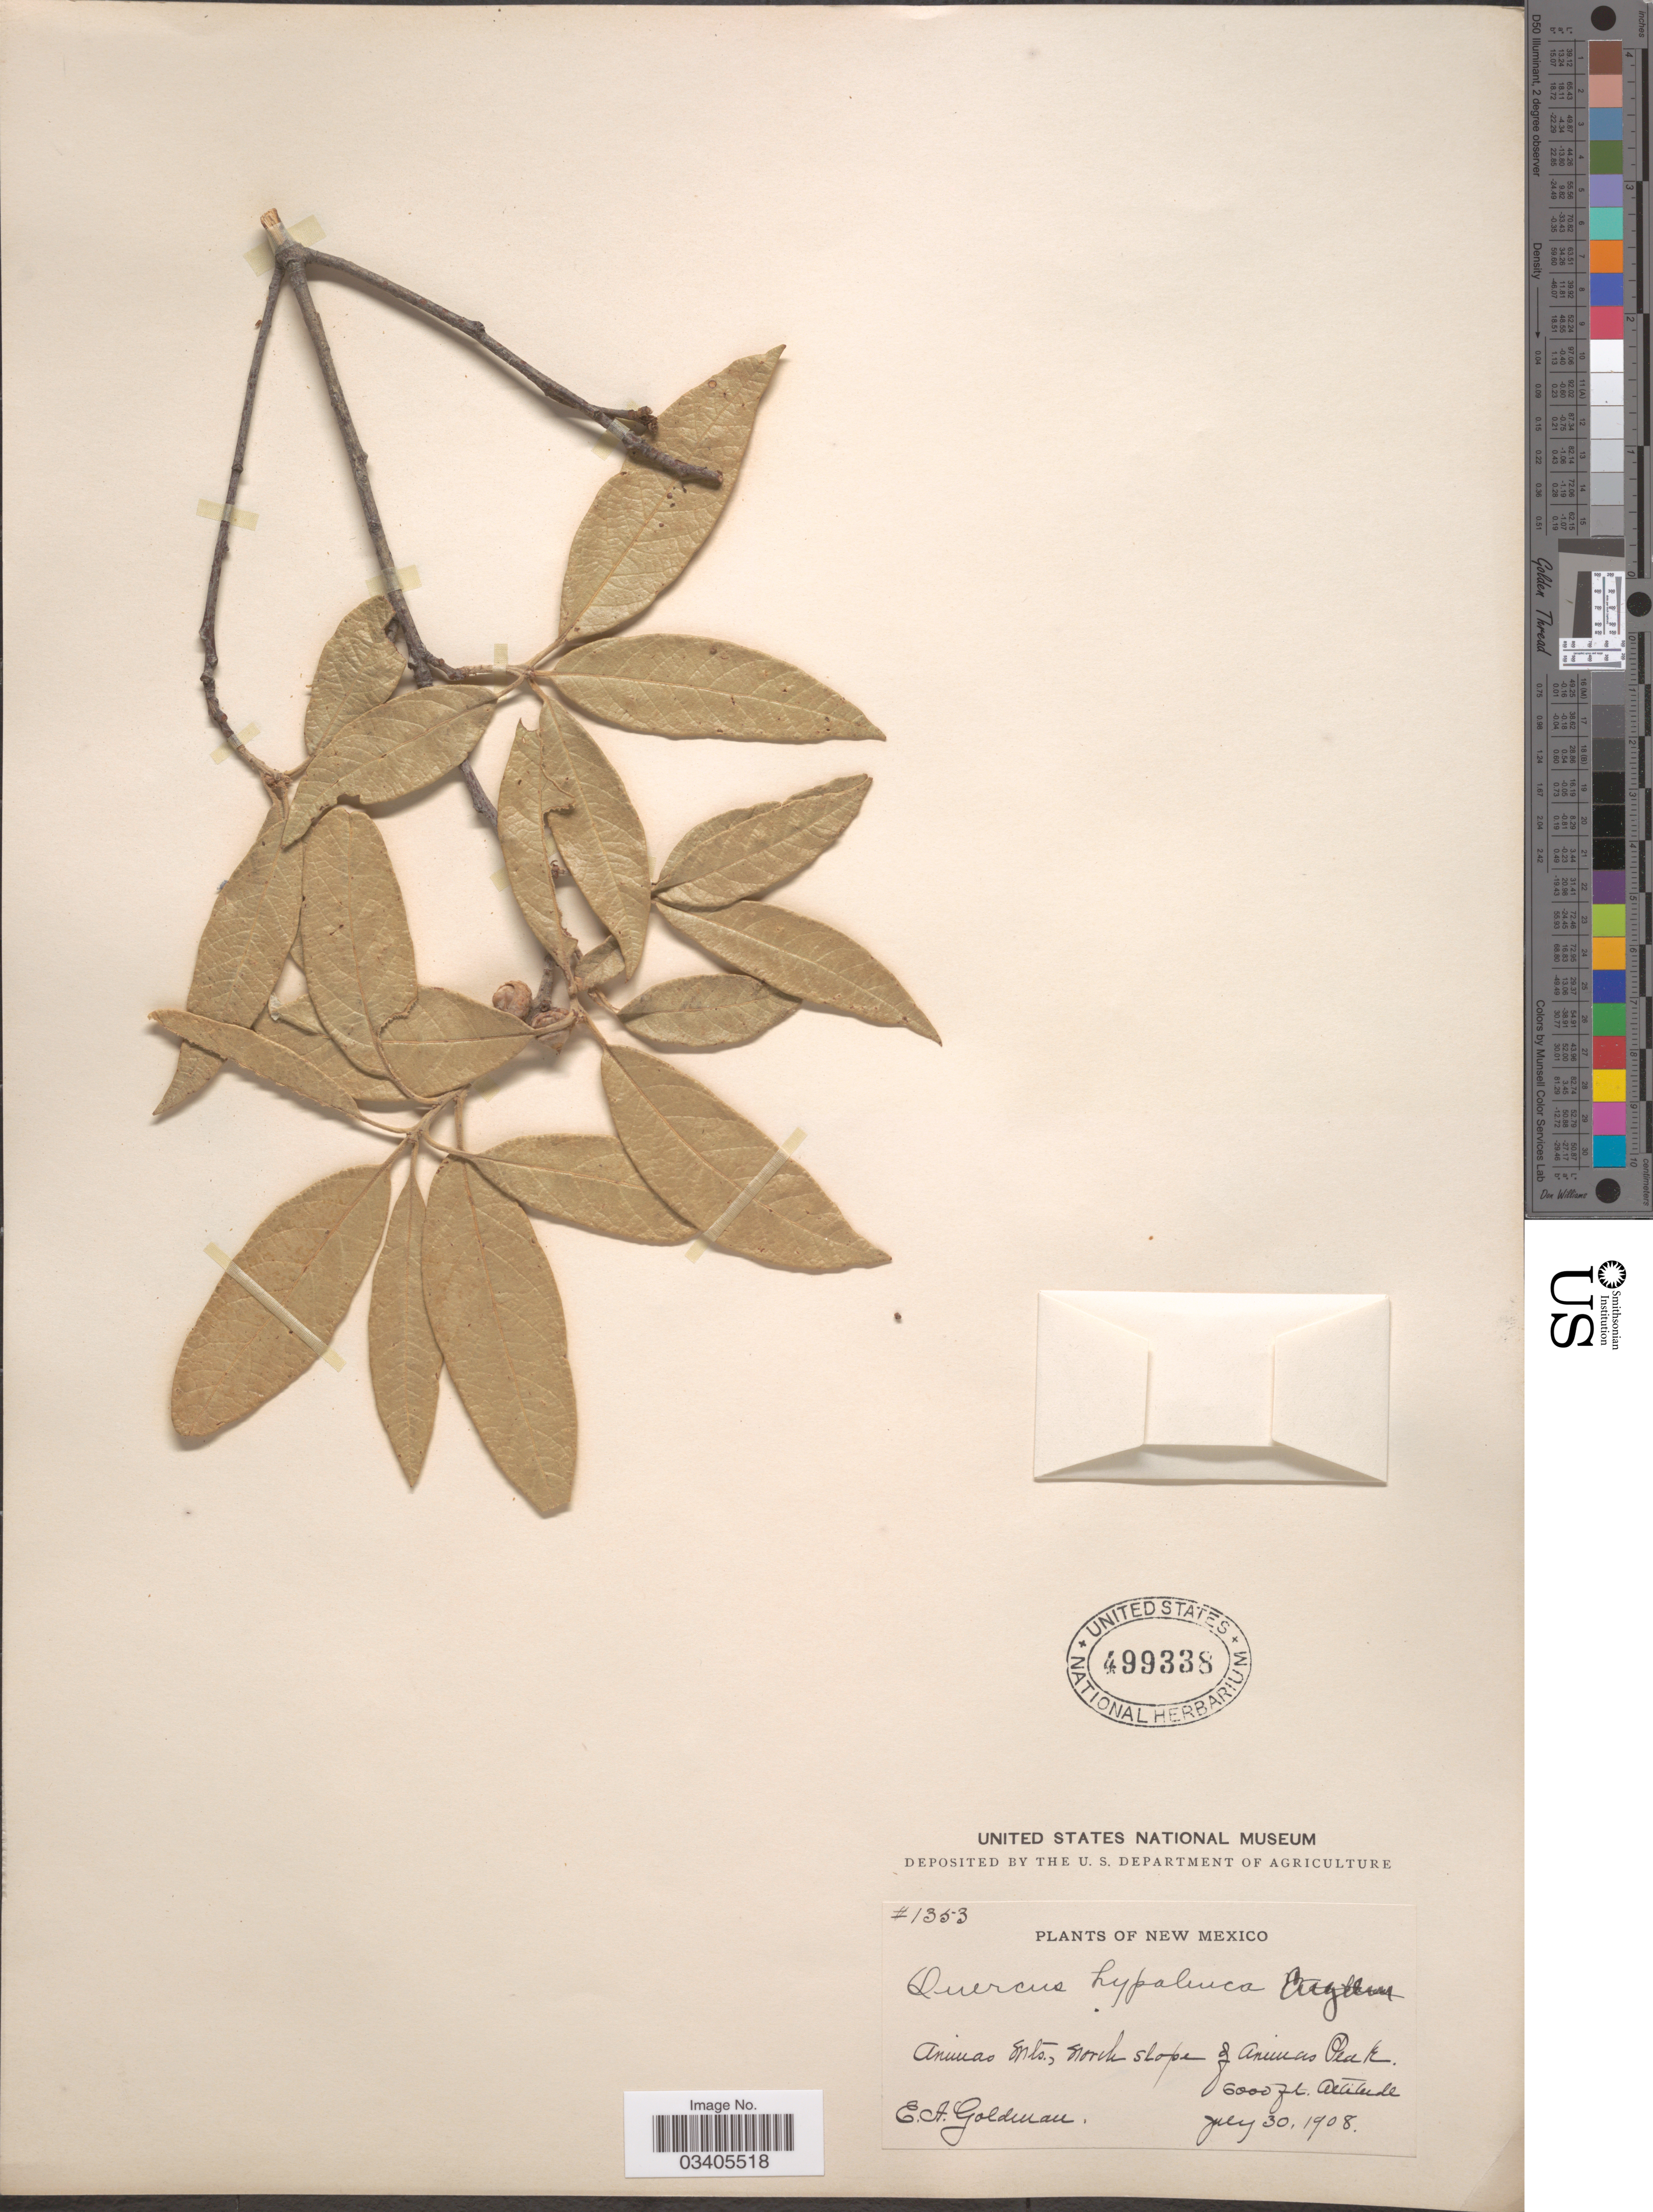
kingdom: Plantae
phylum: Tracheophyta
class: Magnoliopsida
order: Fagales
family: Fagaceae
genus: Quercus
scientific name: Quercus hypoleucoides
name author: A. Camus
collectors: E. A. Goldman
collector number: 1353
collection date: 1908-07-30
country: United States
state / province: New Mexico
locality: Animas Mts., North slope of Animas Peak.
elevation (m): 1829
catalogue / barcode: US 499338